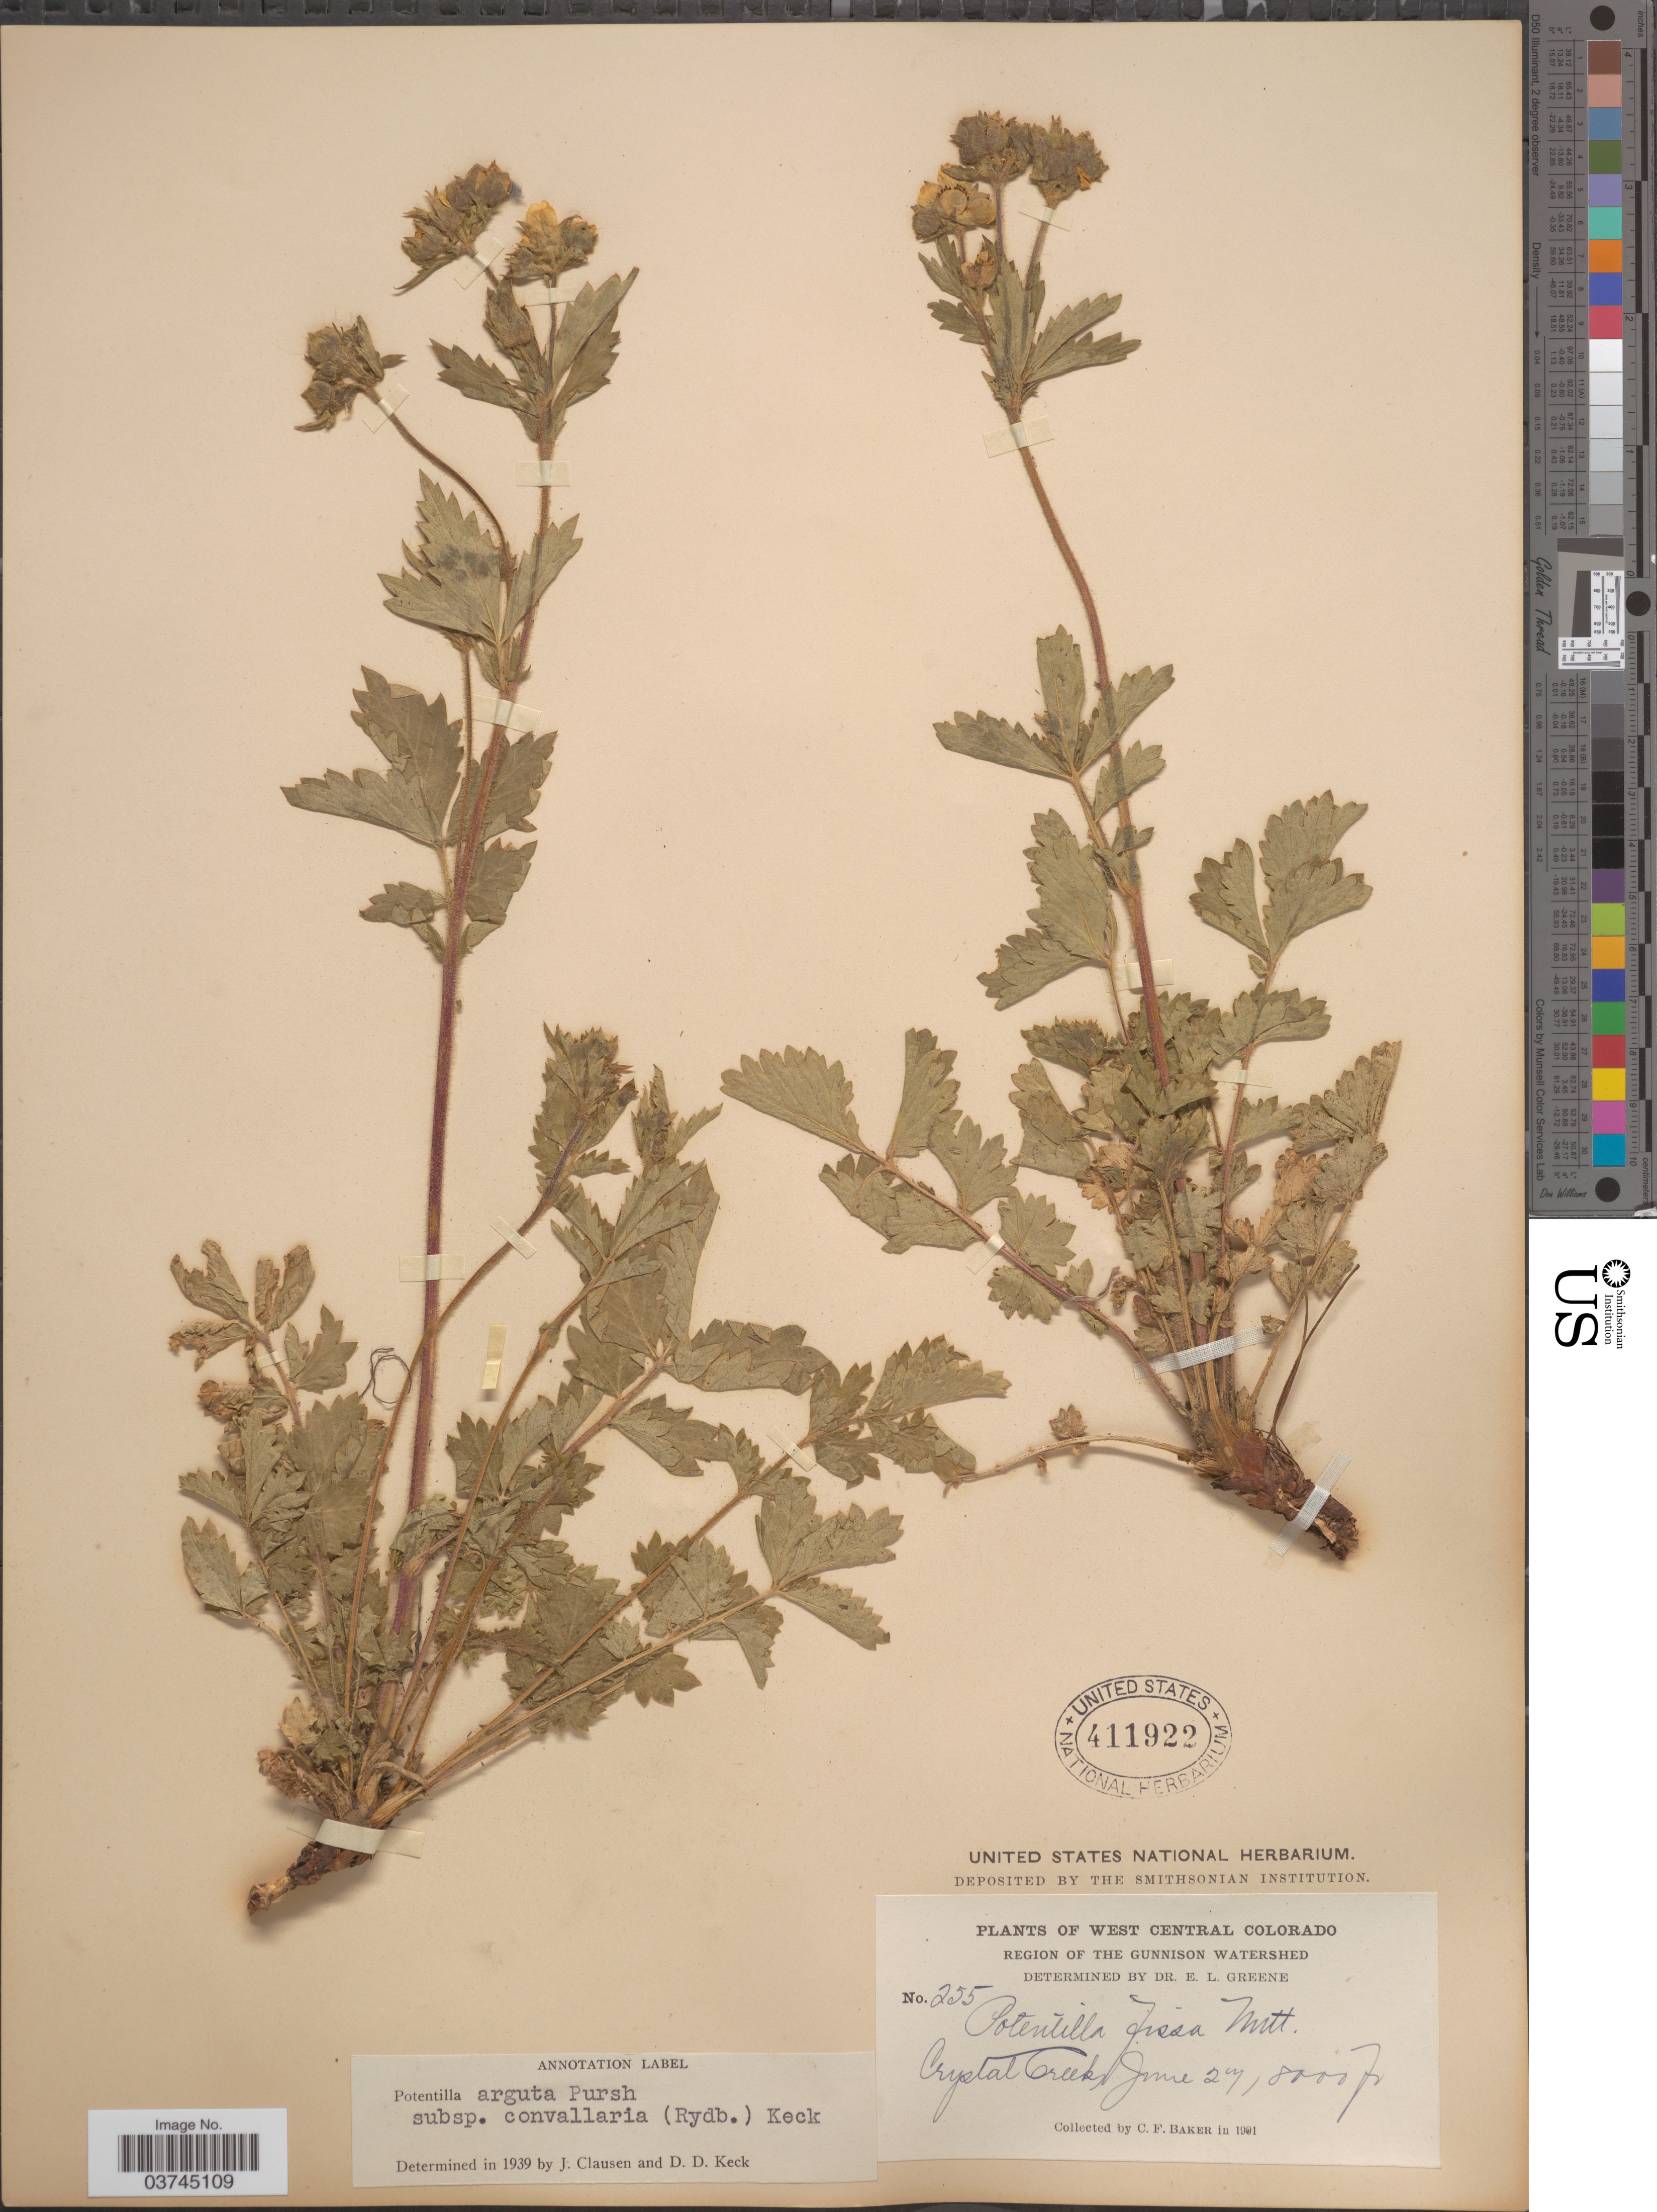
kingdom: Plantae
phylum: Tracheophyta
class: Magnoliopsida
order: Rosales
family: Rosaceae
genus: Drymocallis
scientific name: Drymocallis convallaria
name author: (Rydb.) Rydb.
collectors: C. F. Baker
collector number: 255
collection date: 1901-06-27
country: United States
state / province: Colorado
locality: West Central Colorado. Region of the Gunnison Watershed. Crystal Creek.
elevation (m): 2438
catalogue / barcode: US 411922